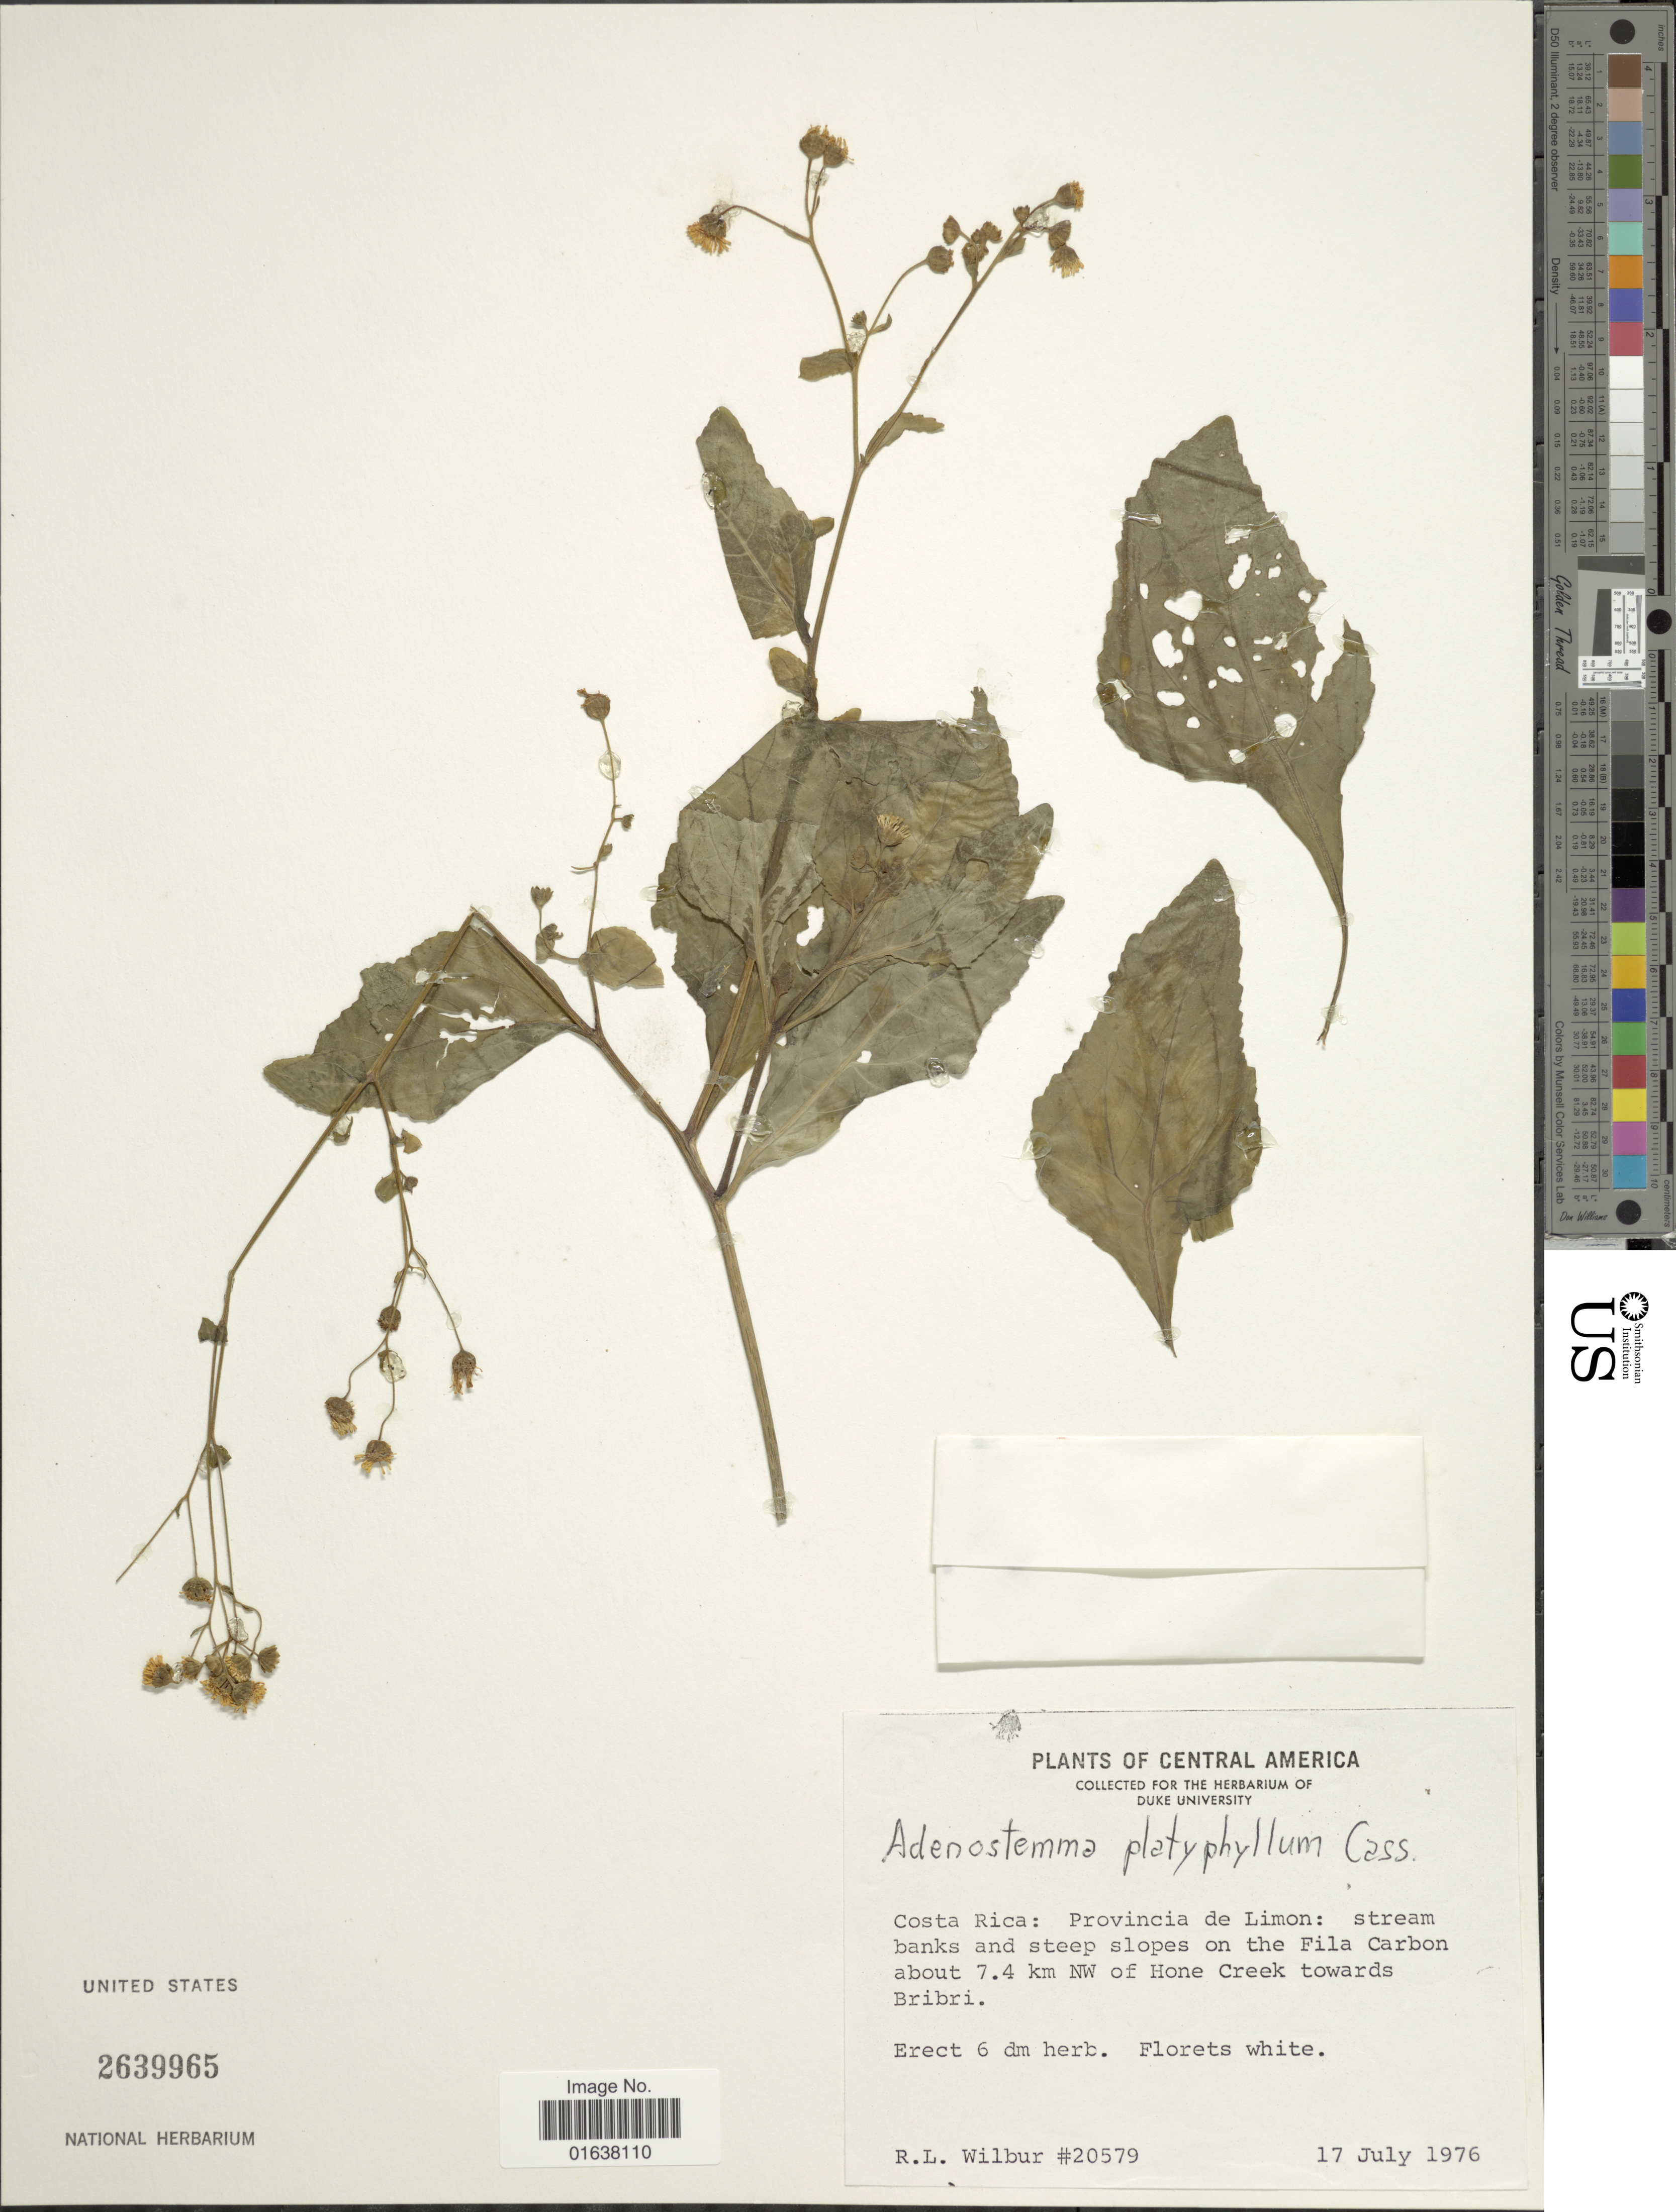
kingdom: Plantae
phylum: Tracheophyta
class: Magnoliopsida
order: Asterales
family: Asteraceae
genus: Adenostemma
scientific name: Adenostemma platyphyllum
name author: Cass.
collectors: R. L. Wilbur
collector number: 20579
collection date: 1976-07-17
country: Costa Rica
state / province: Limón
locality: Stream banks and steep slopes on the Fila Carbon about 7.4 km NW of HOne Creek towards Bribri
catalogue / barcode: US 2639965